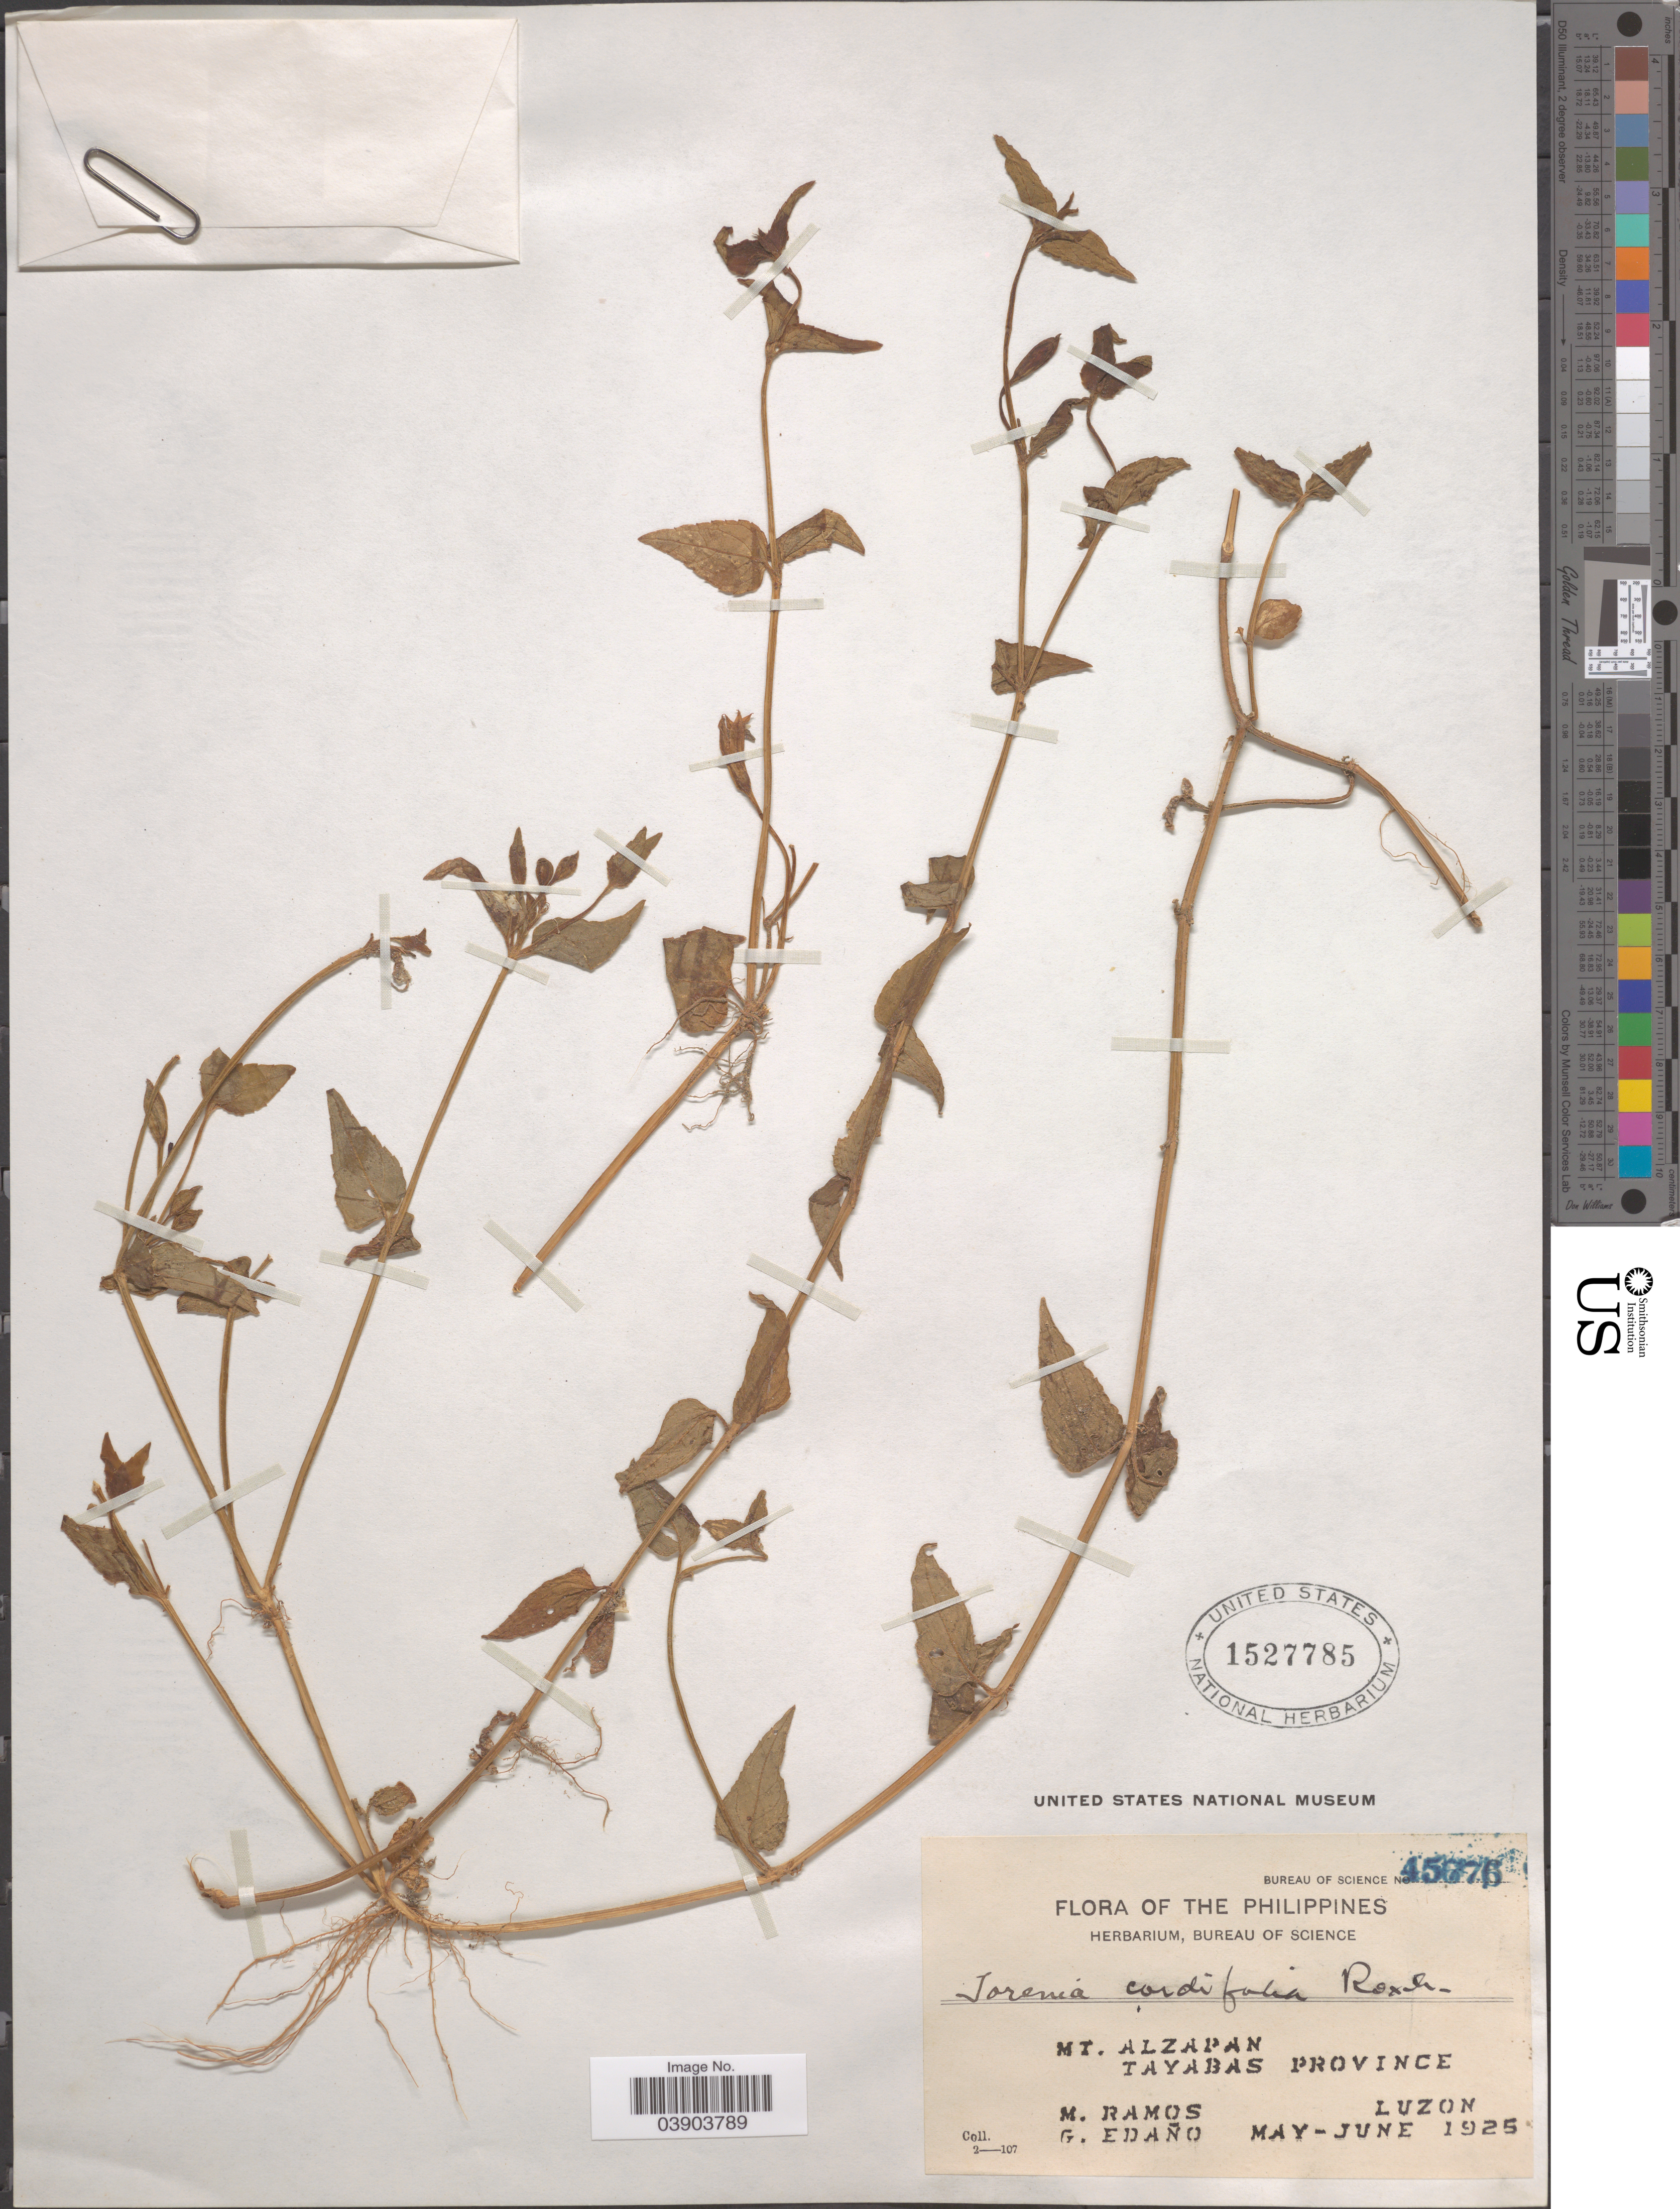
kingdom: Plantae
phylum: Tracheophyta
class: Magnoliopsida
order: Lamiales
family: Linderniaceae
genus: Torenia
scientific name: Torenia cordifolia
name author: Roxb.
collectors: M. Ramos & G. Edaño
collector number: Bureau of Science 45676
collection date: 1925-05/1925-06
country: Philippines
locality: Mt. Alzapan. Tayabas Province. Luzon.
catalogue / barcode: US 1527785